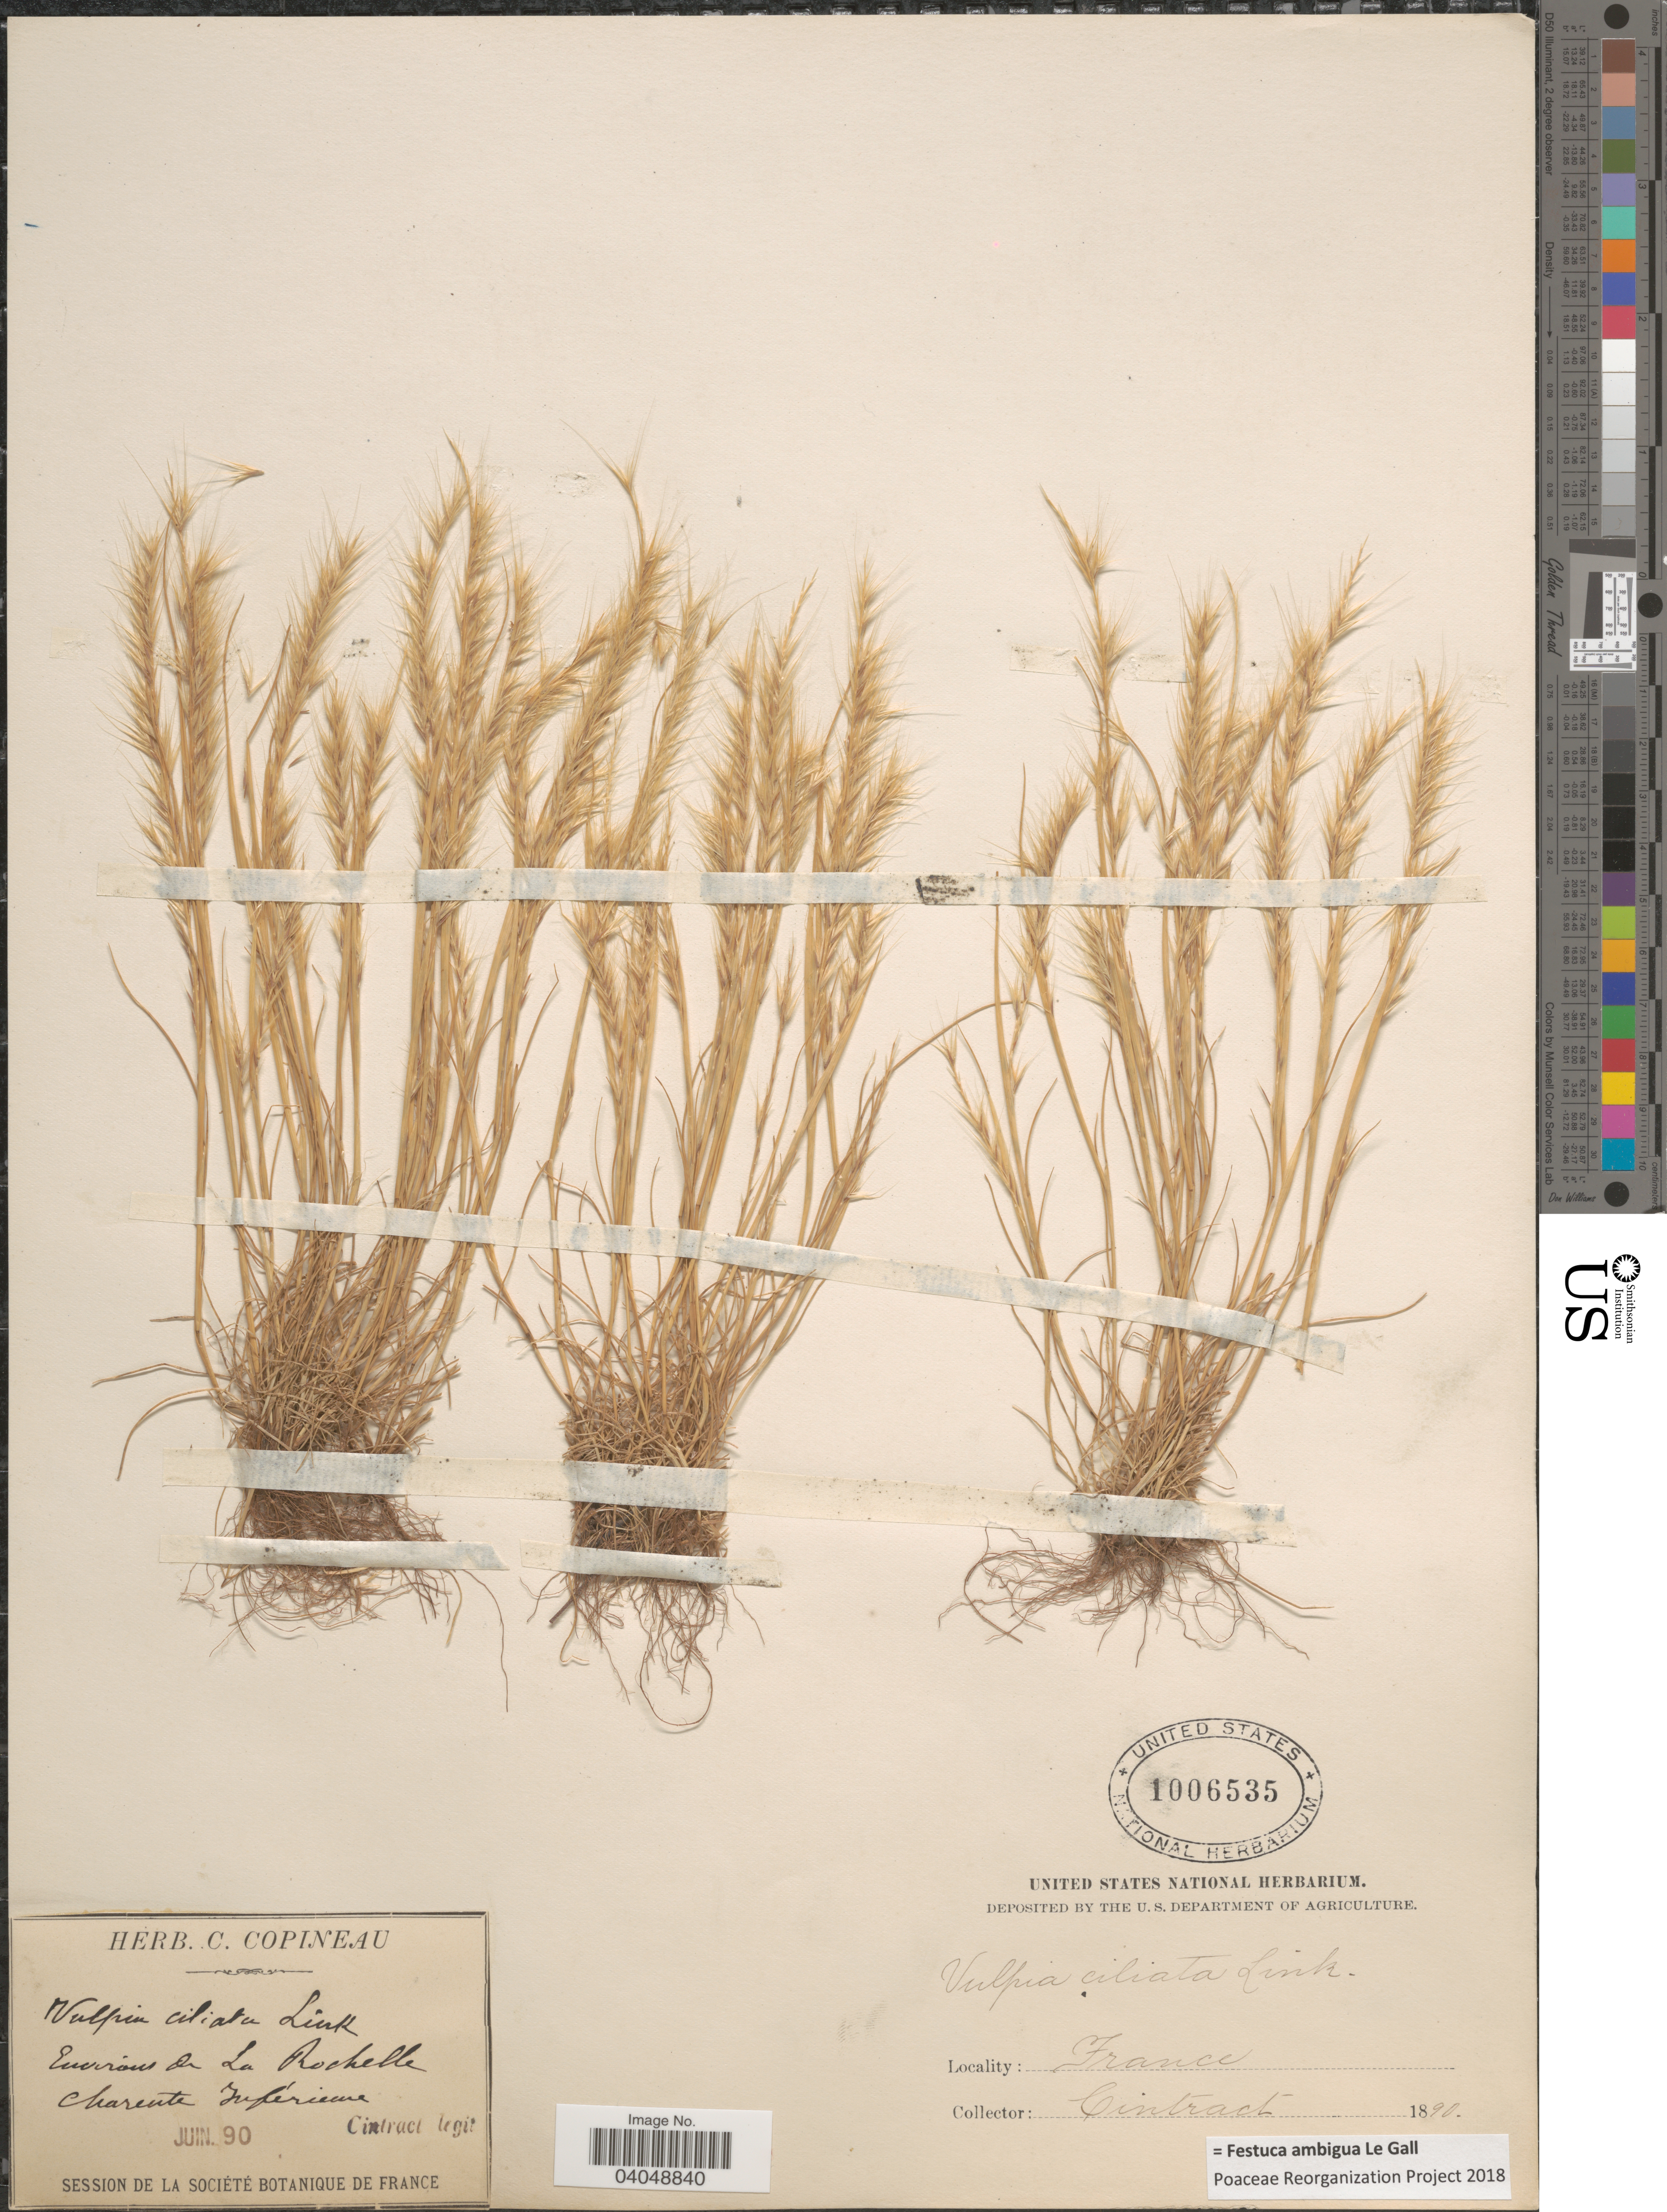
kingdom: Plantae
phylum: Tracheophyta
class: Liliopsida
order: Poales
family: Poaceae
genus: Festuca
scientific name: Festuca ambigua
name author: Le Gall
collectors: Cintract, --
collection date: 1890-06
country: France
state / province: Nouvelle-Aquitaine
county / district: Charente-Maritime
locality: Environs de La Rochelle. Charente Juferieme.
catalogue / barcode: US 1006535